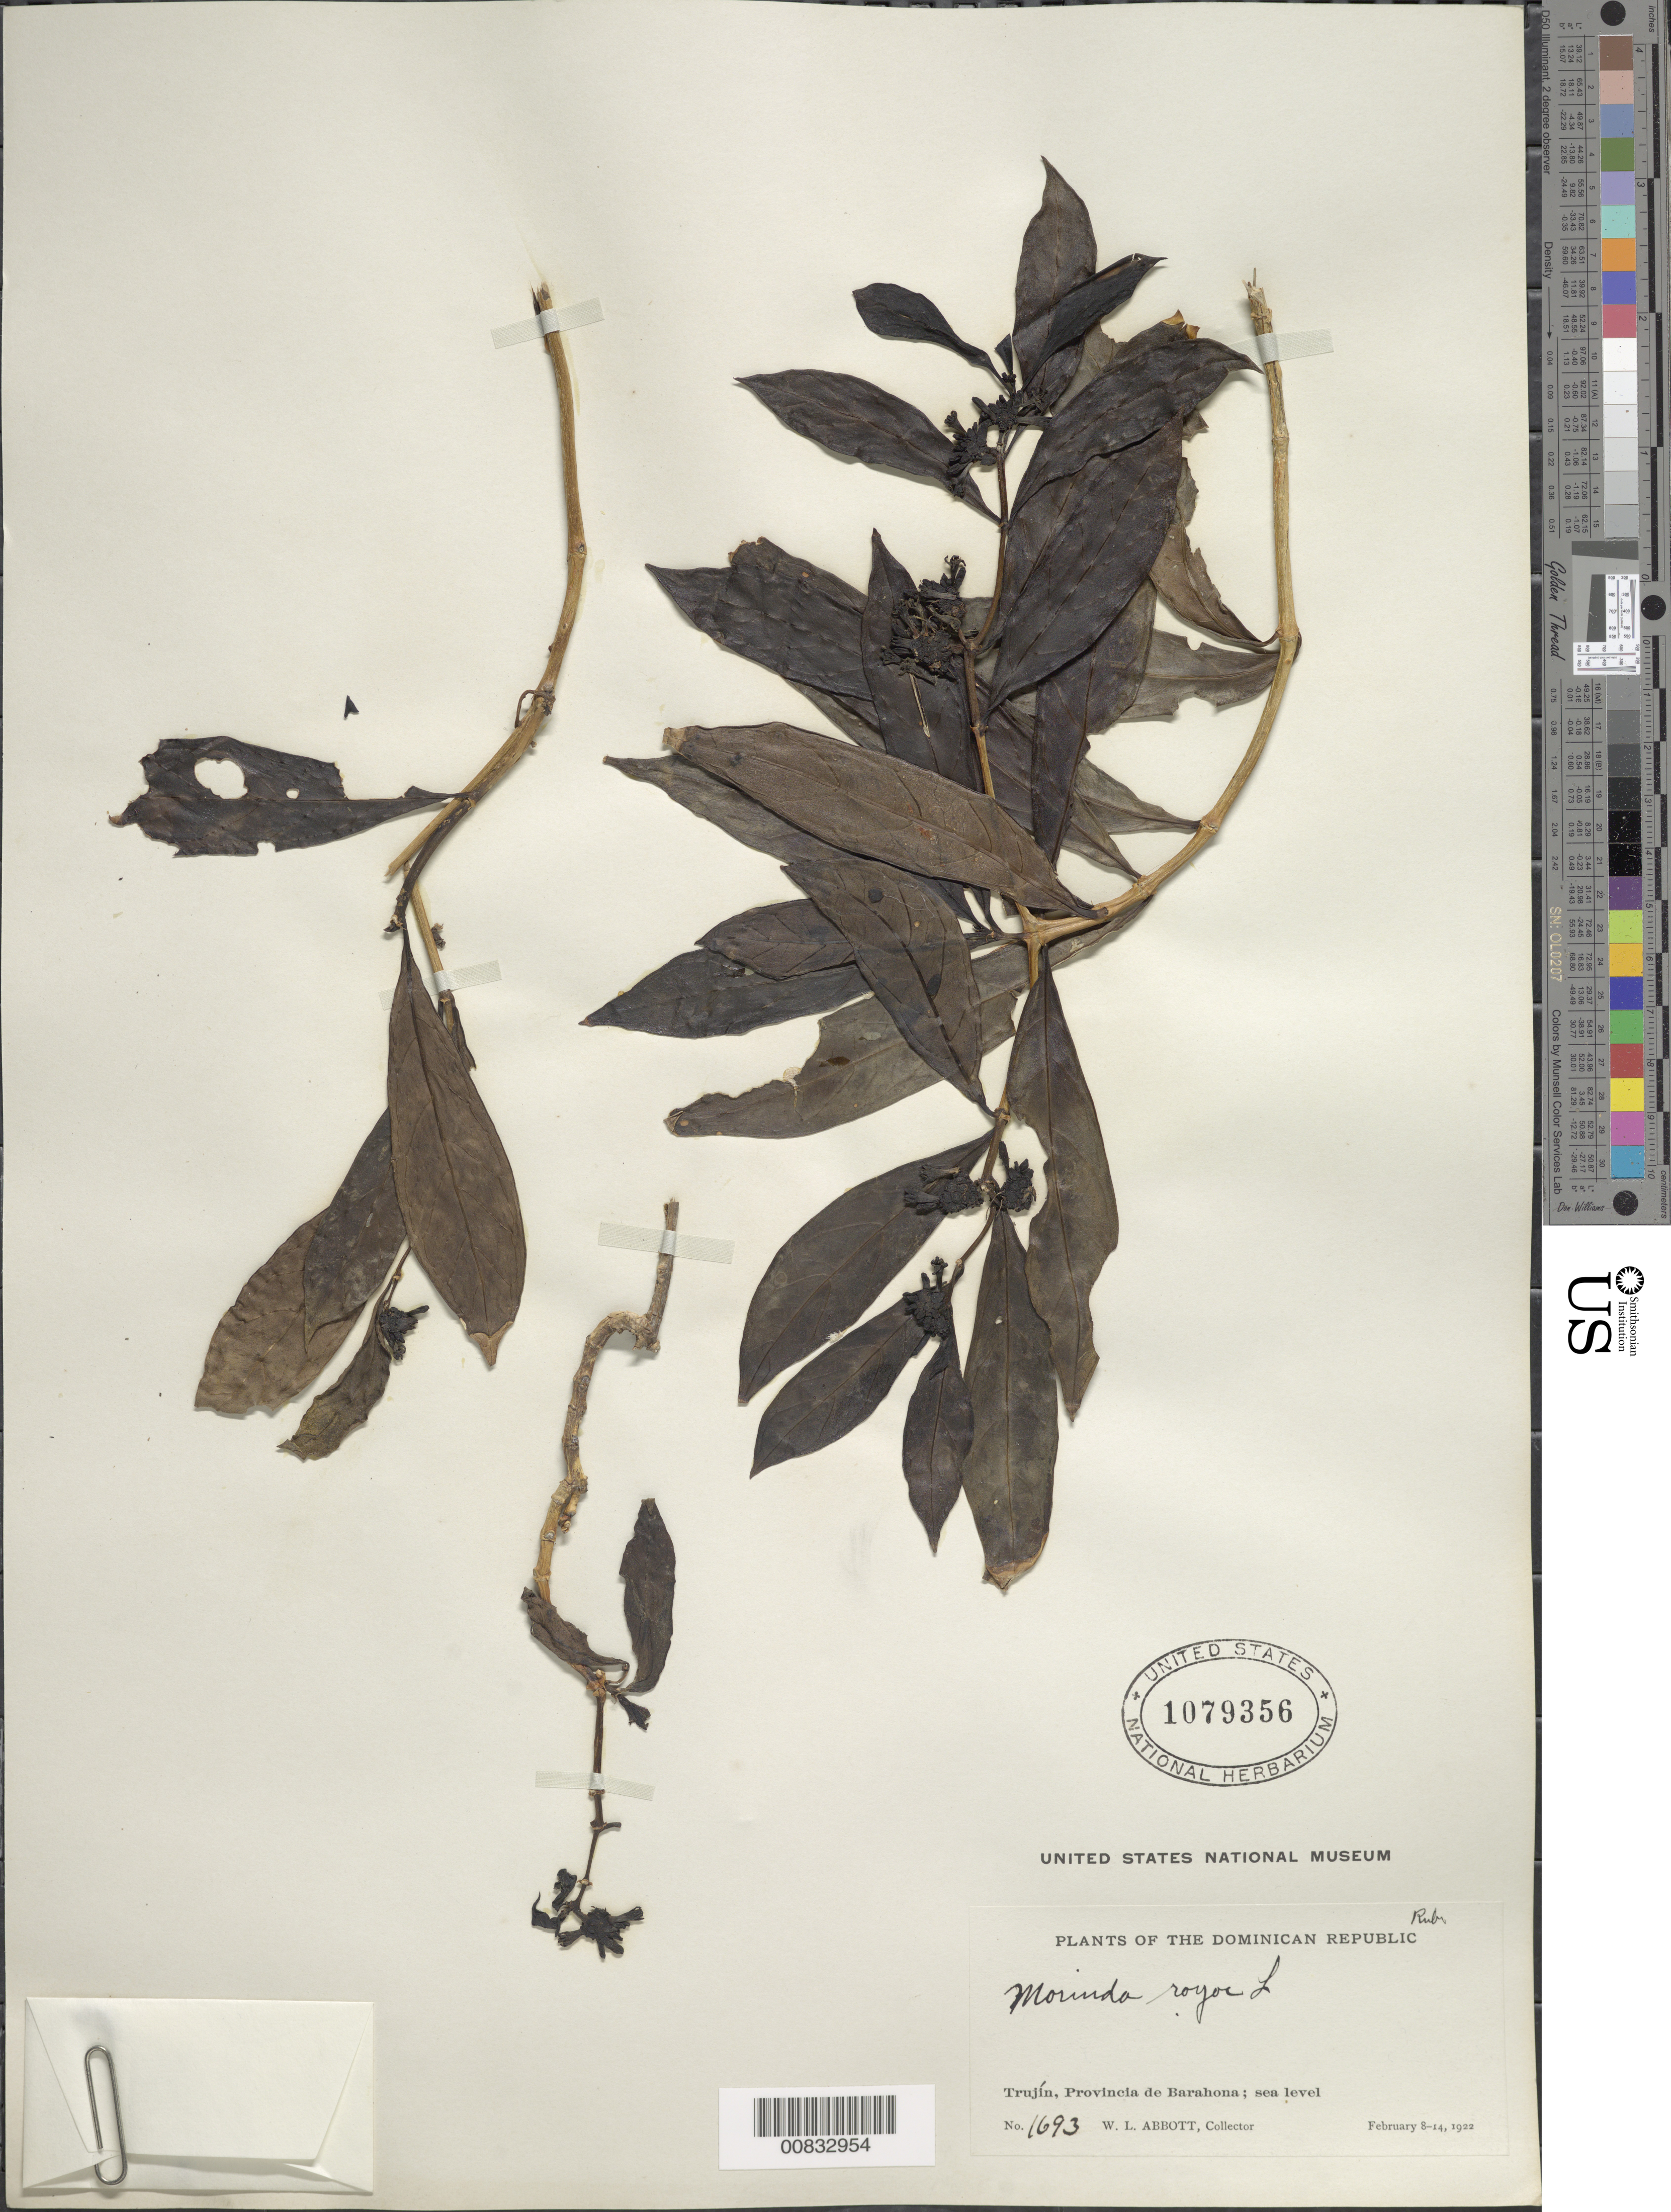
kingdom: Plantae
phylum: Tracheophyta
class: Magnoliopsida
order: Gentianales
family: Rubiaceae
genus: Morinda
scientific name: Morinda royoc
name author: L.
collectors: W. L. Abbott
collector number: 1693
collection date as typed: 08 Feb 1922 to 14 Feb 1922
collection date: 1922-02-08/1922-02-14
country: Dominican Republic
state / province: Barahona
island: Hispaniola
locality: Trujín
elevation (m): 0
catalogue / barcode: US 1079356